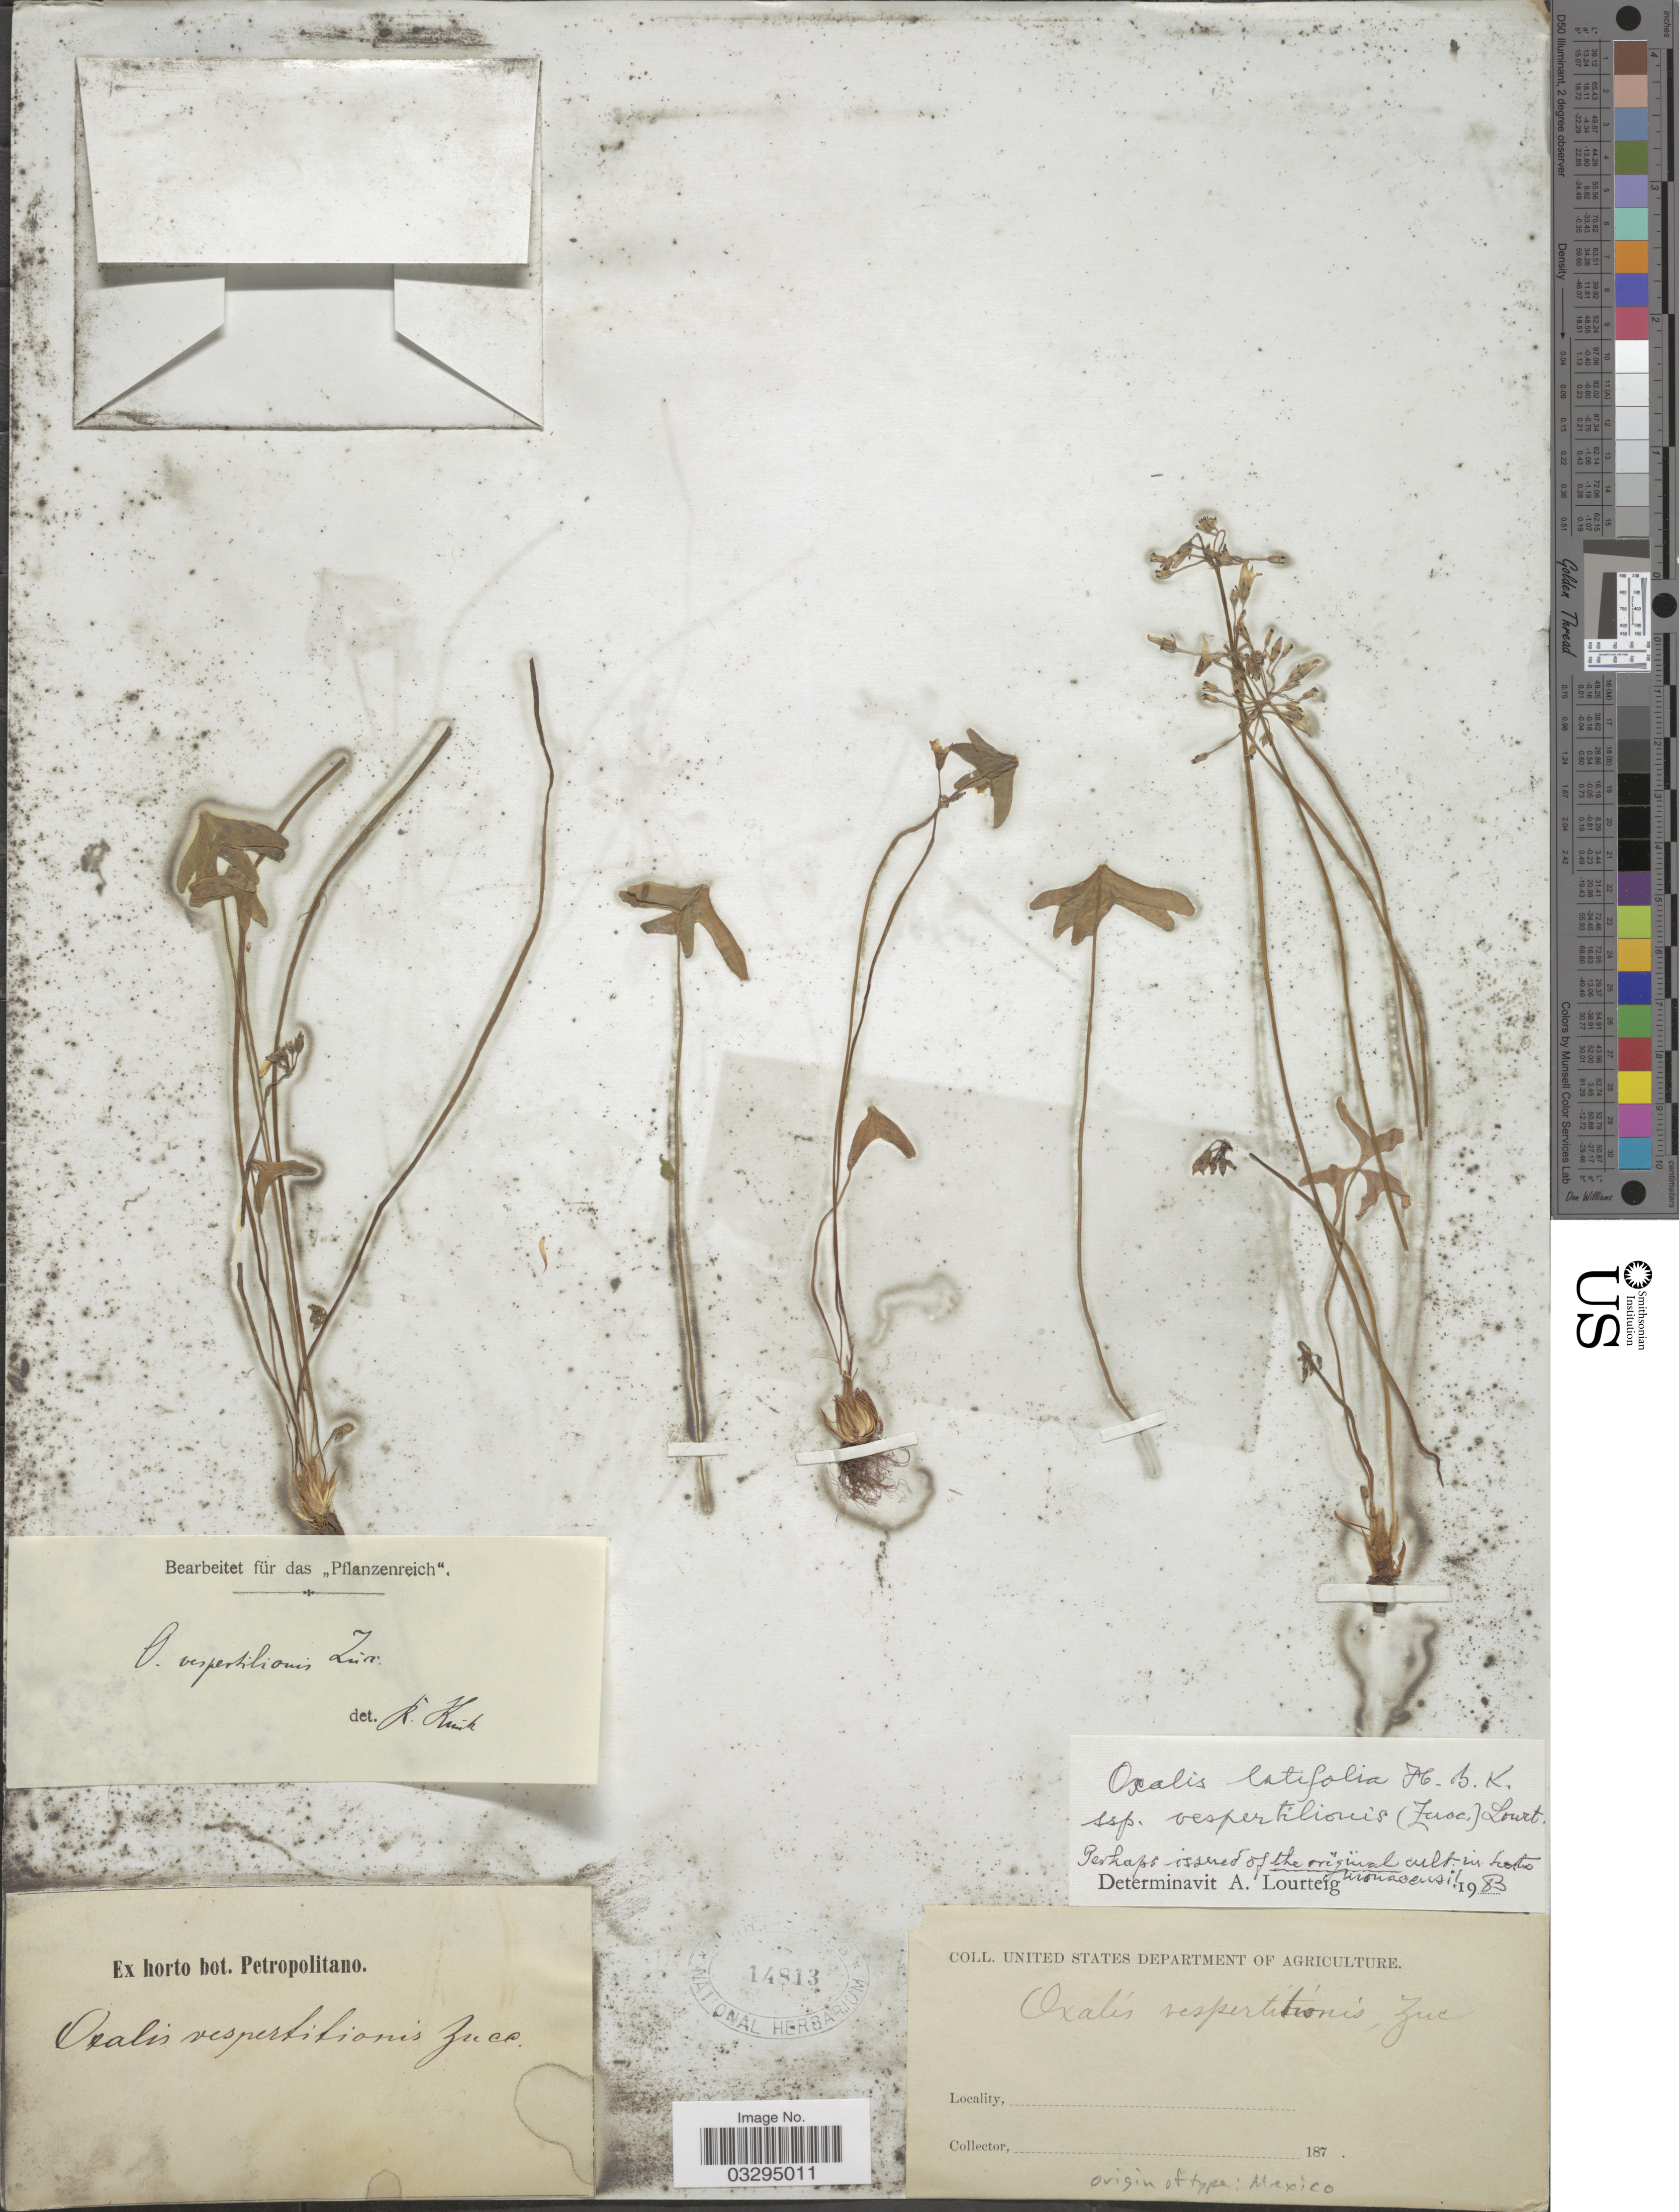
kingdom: Plantae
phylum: Tracheophyta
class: Magnoliopsida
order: Oxalidales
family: Oxalidaceae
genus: Oxalis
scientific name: Oxalis latifolia subsp. vespertilionis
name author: (Zucc.) Lourteig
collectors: United States Department of Agriculture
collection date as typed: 187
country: Mexico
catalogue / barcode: US 14813